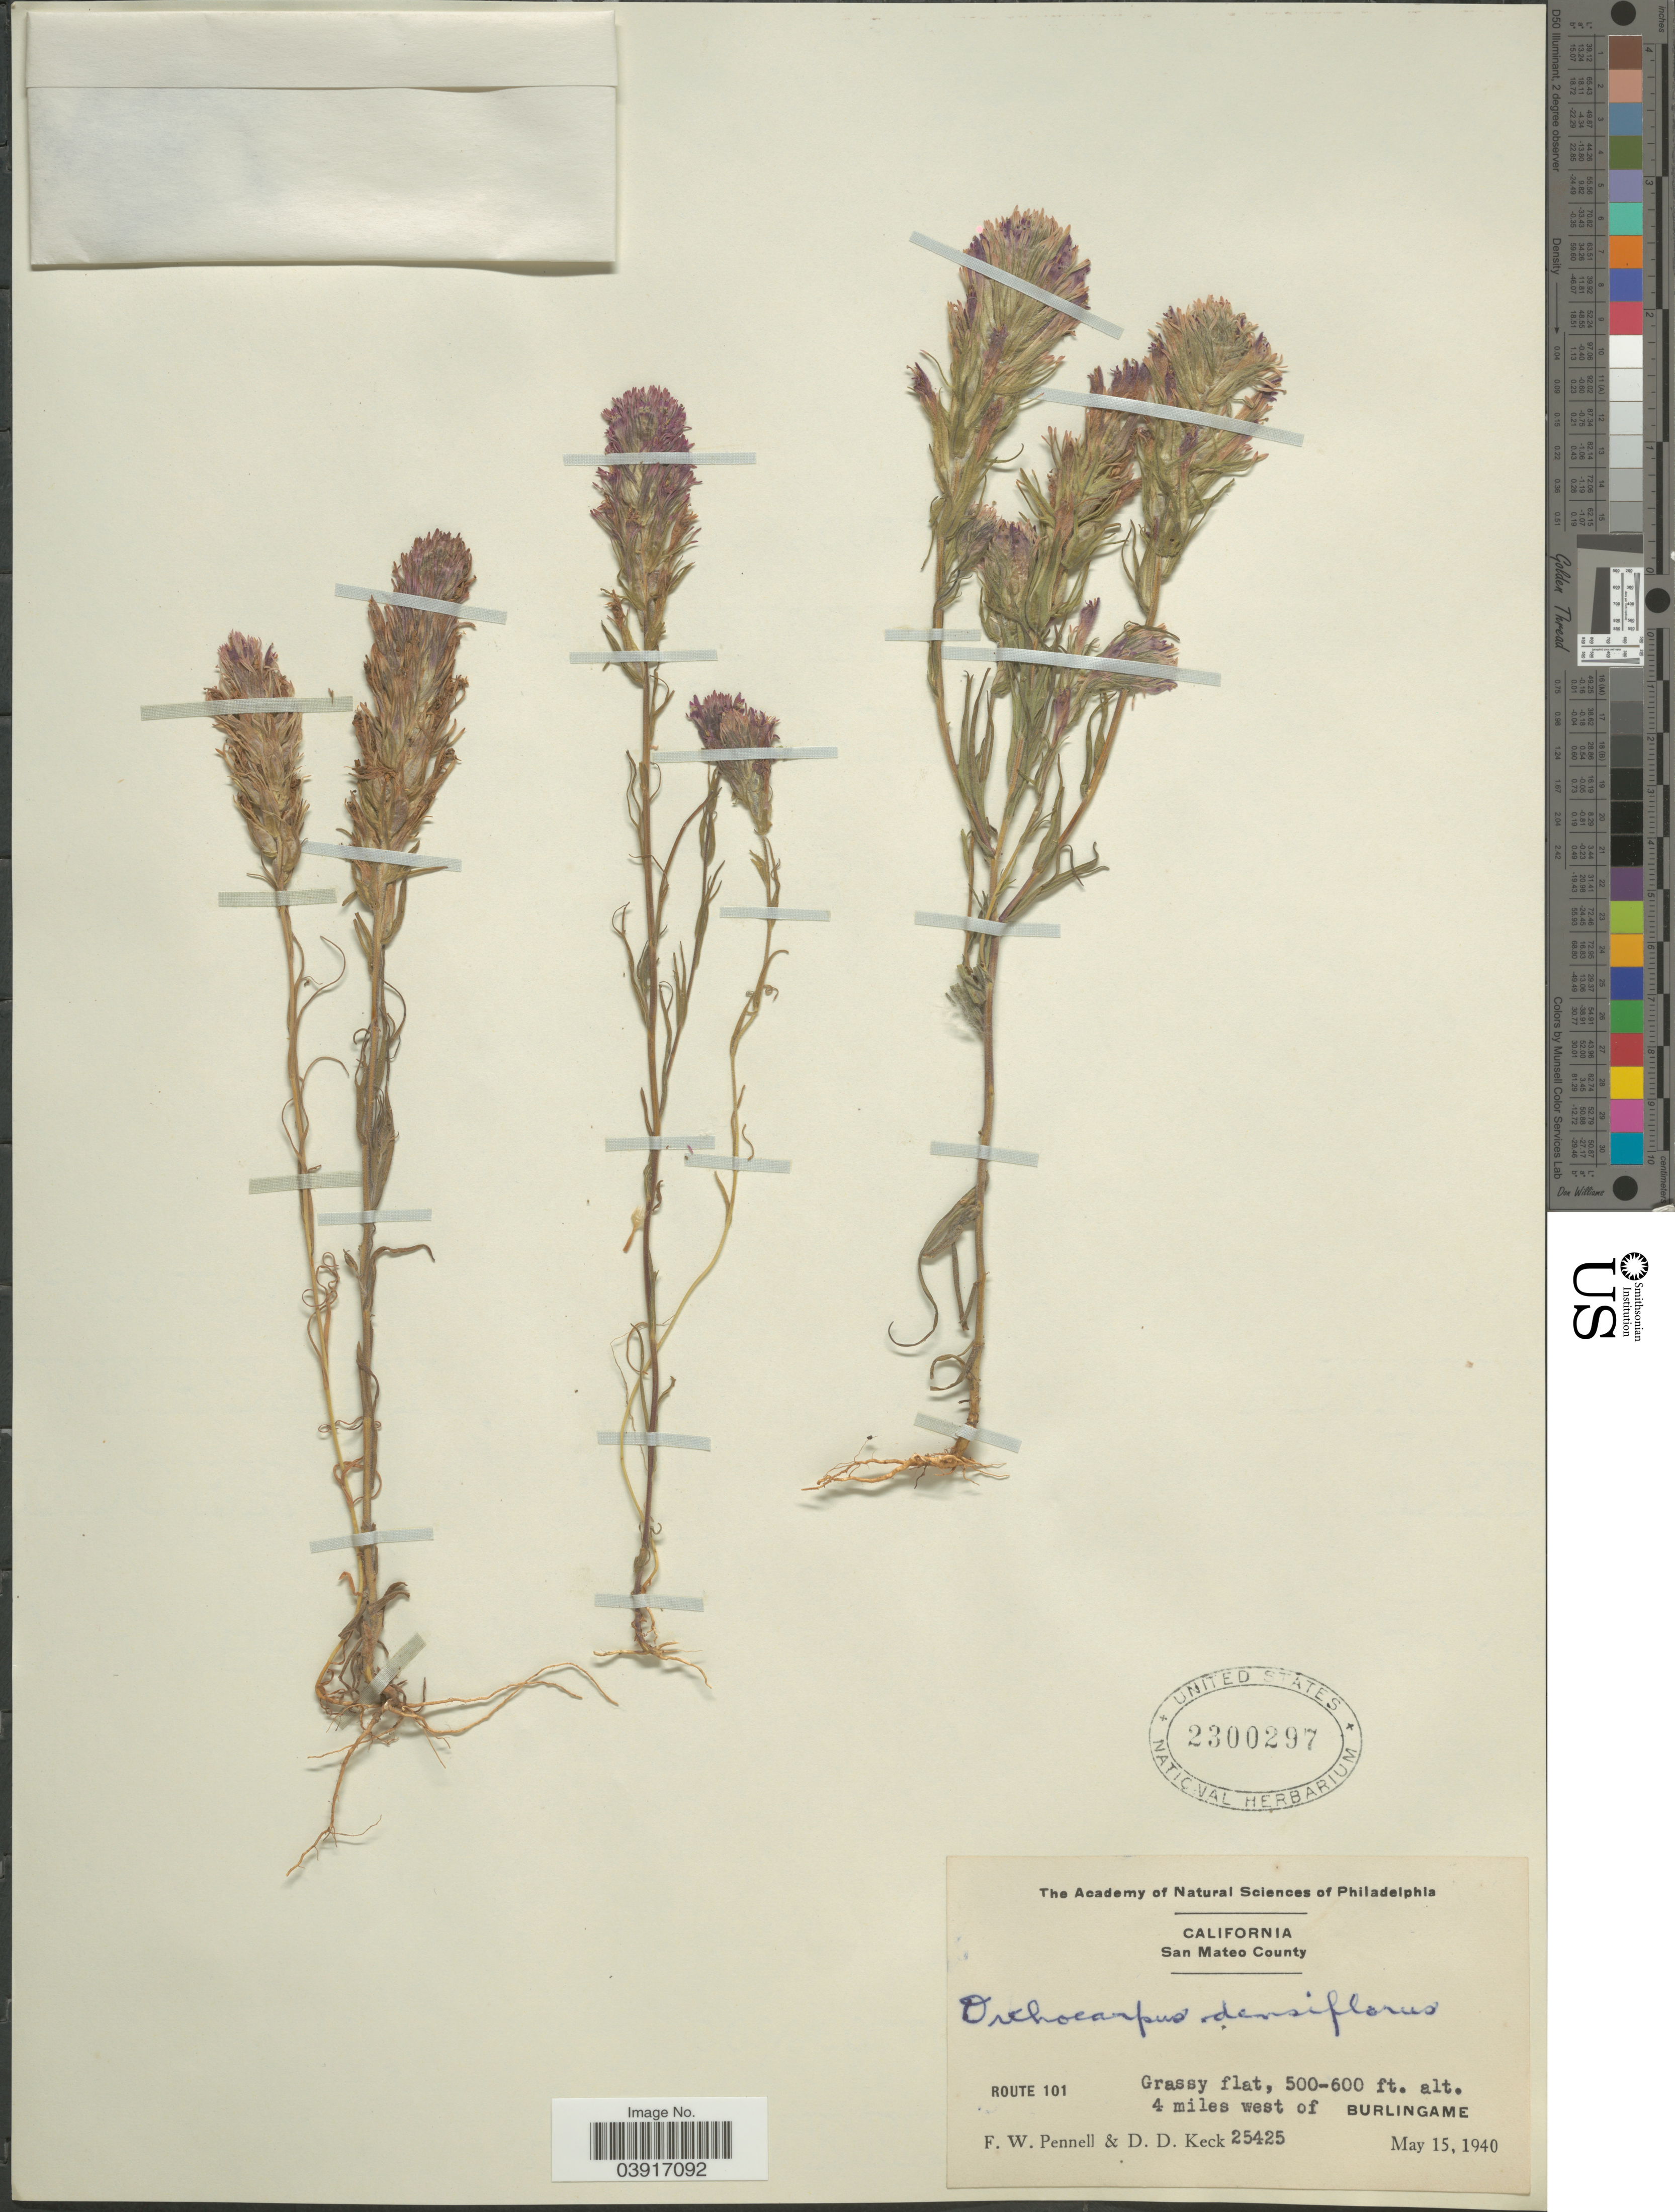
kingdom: Plantae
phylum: Tracheophyta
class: Magnoliopsida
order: Lamiales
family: Orobanchaceae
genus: Orthocarpus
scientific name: Orthocarpus densiflorus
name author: Benth.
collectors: F. W. Pennell & D. D. Keck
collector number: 25425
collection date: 1940-05-15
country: United States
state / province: California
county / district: San Mateo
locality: San Mateo County. Route 101, 4 miles west of Burlingame.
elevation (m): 152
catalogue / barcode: US 2300297